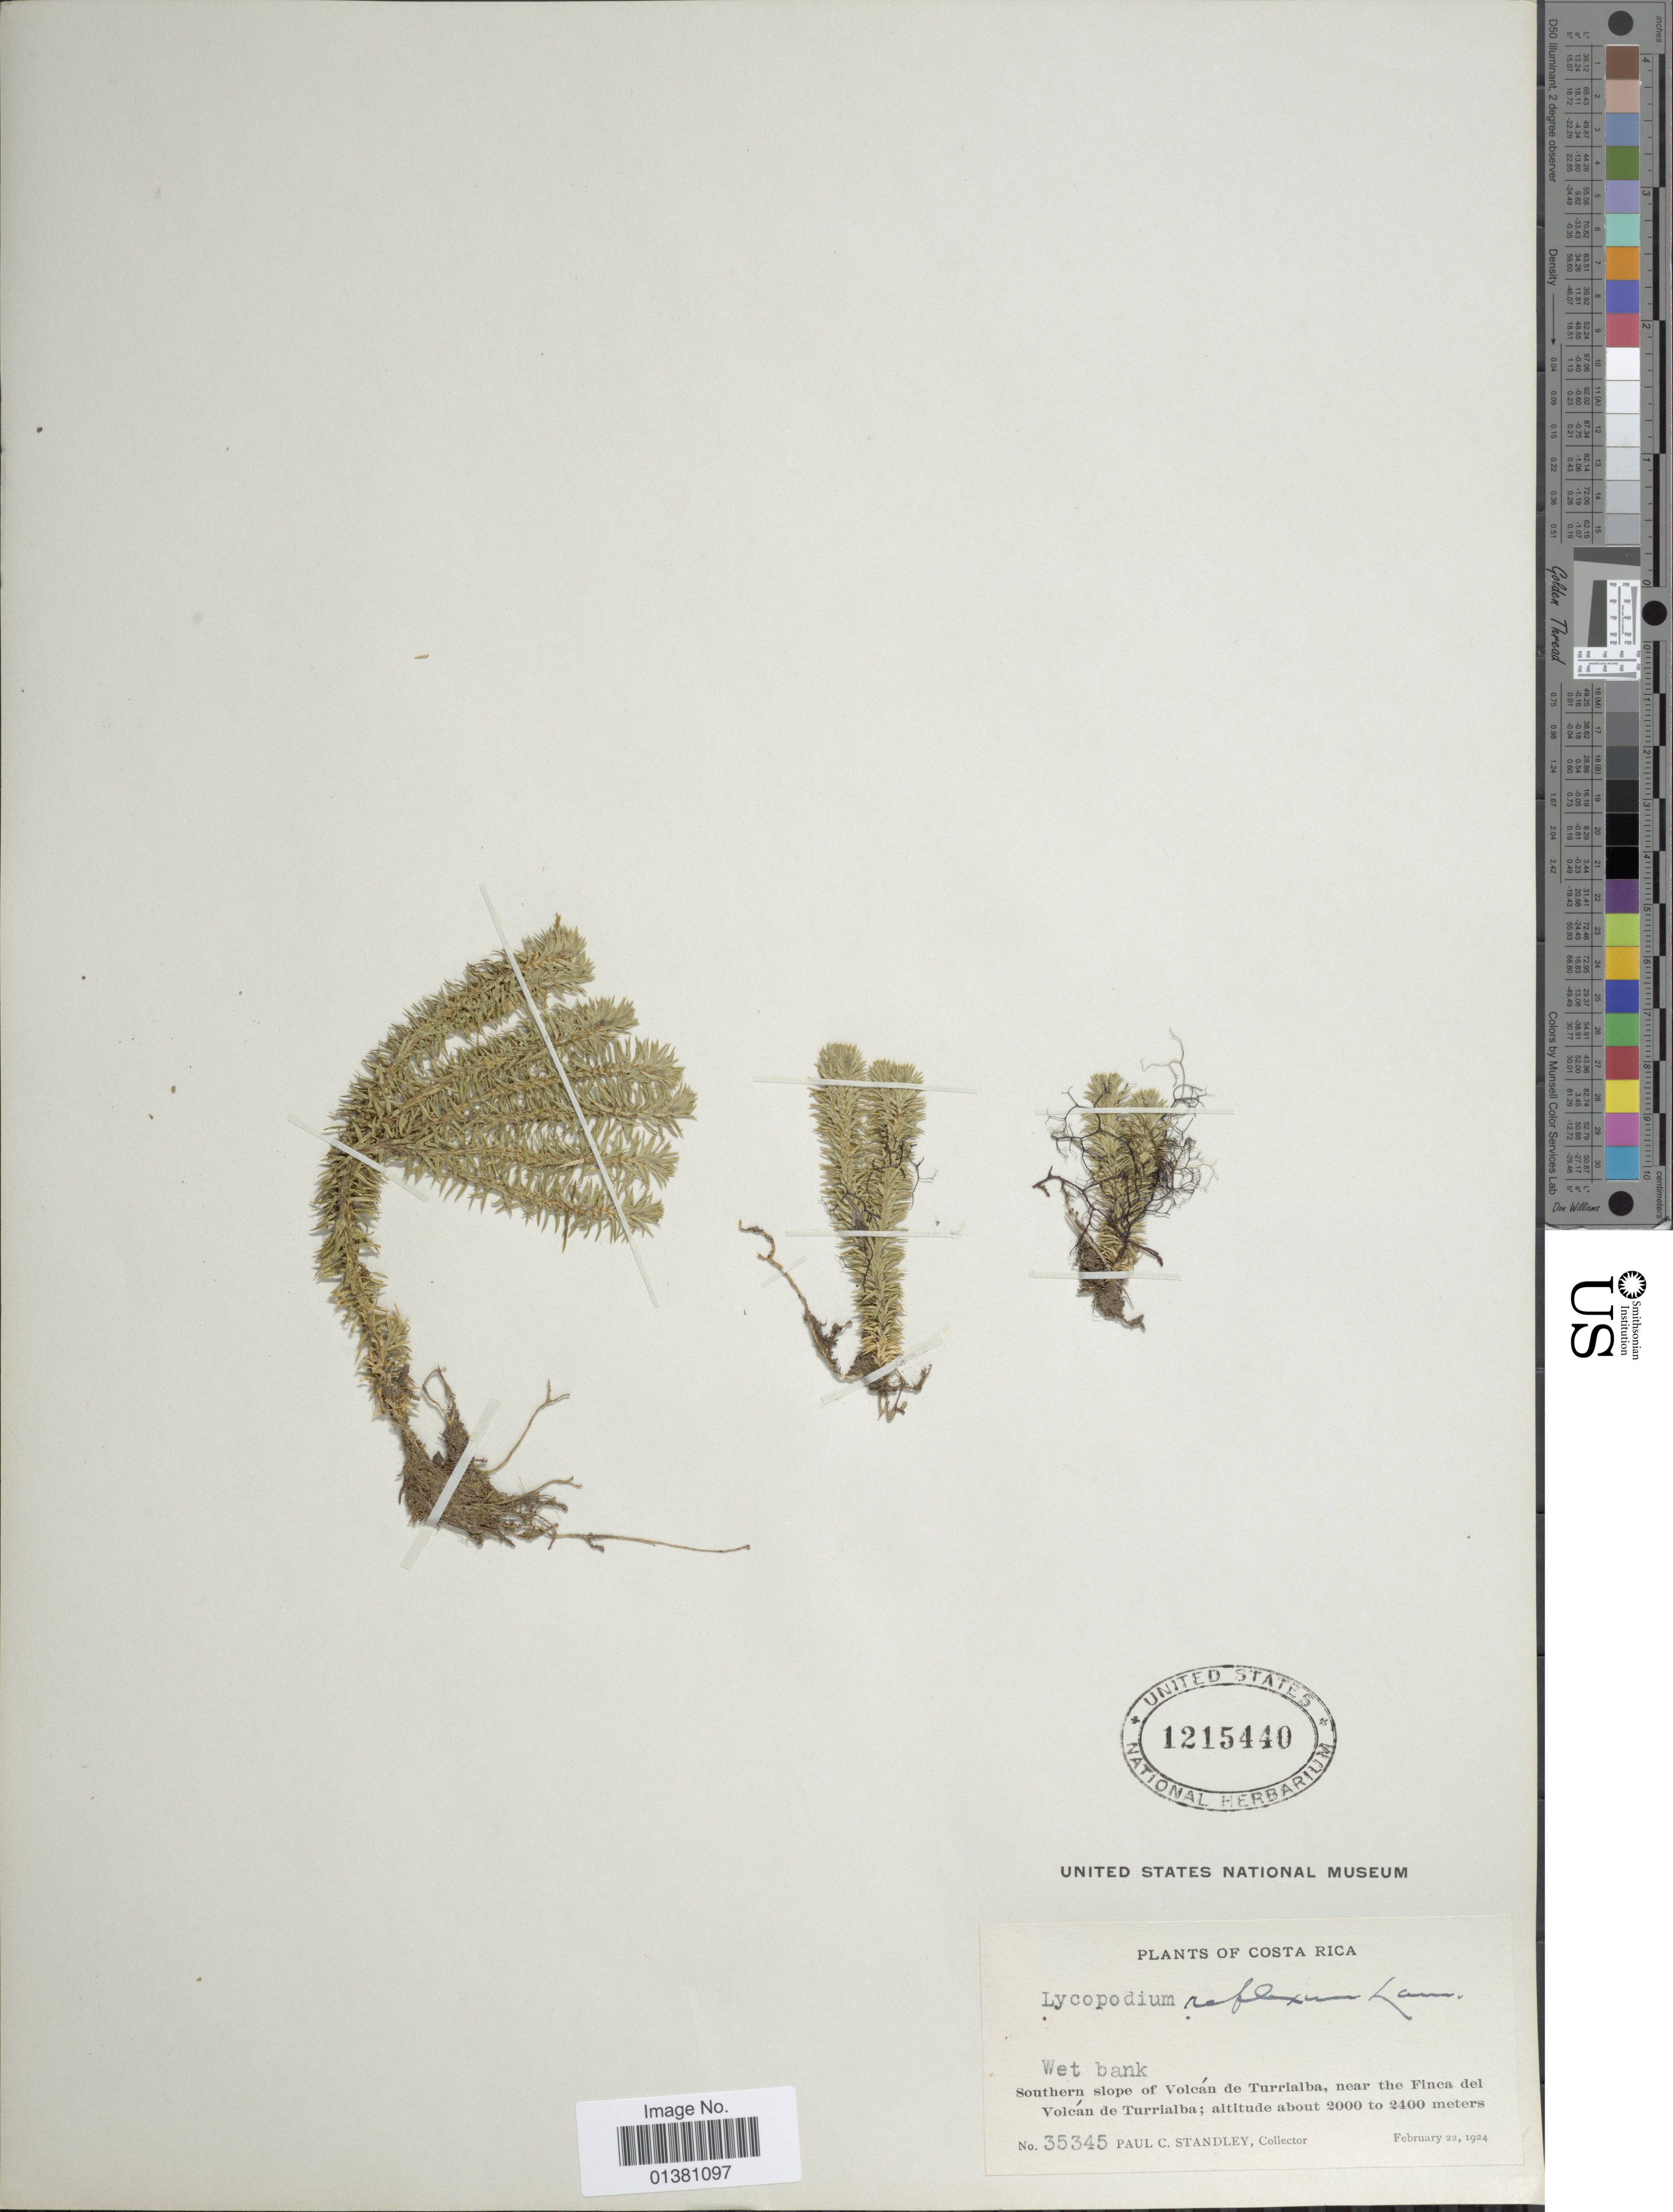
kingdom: Plantae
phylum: Tracheophyta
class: Lycopodiopsida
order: Lycopodiales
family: Lycopodiaceae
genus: Phlegmariurus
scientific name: Phlegmariurus reflexus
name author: (Lam.) B. Øllg.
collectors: P. C. Standley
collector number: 35345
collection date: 1924-02-22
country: Costa Rica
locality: Southern slope Volcán de Turrialba, near the Finca del Volcán de Turrialba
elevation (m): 2000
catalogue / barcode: US 1215440